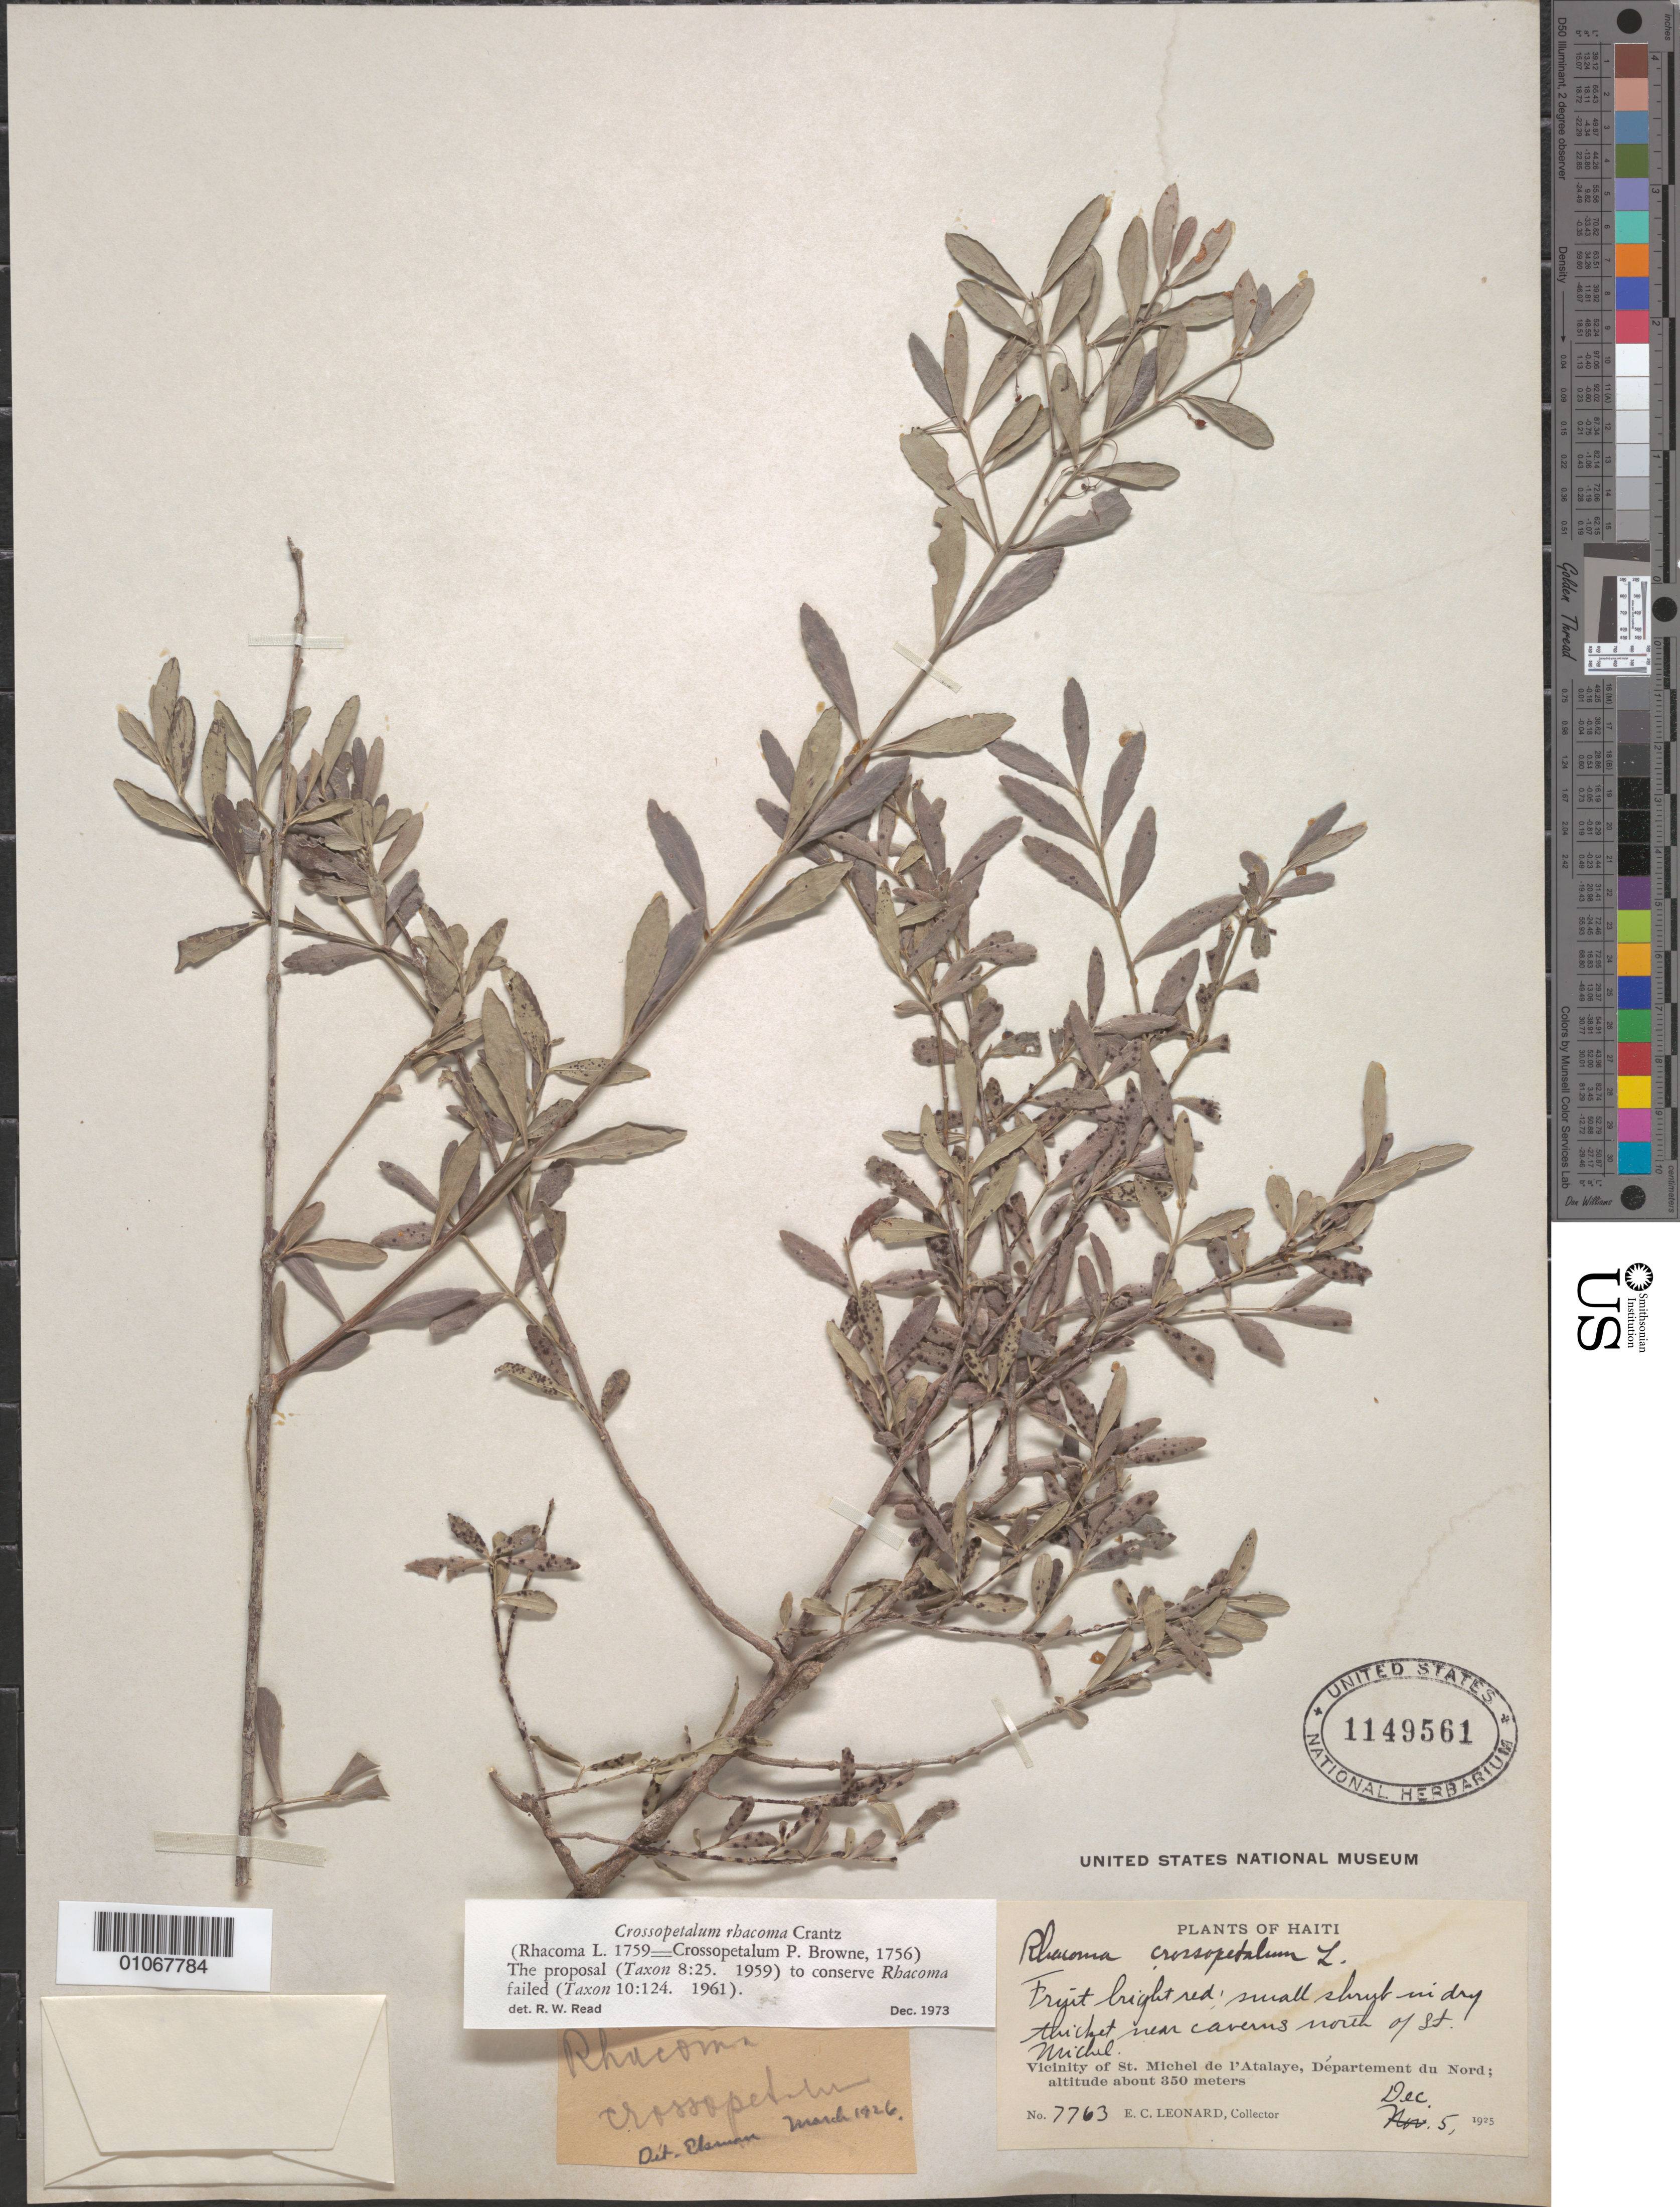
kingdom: Plantae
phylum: Tracheophyta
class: Magnoliopsida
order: Celastrales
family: Celastraceae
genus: Crossopetalum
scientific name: Crossopetalum rhacoma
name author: Crantz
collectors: E. C. Leonard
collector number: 7763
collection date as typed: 05 Dec 1925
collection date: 1925-12-05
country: Haiti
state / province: Nord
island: Hispaniola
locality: Vicinity of Saint Michel de L' Atalaye, Departement du Nord.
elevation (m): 350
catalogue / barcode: US 1149561